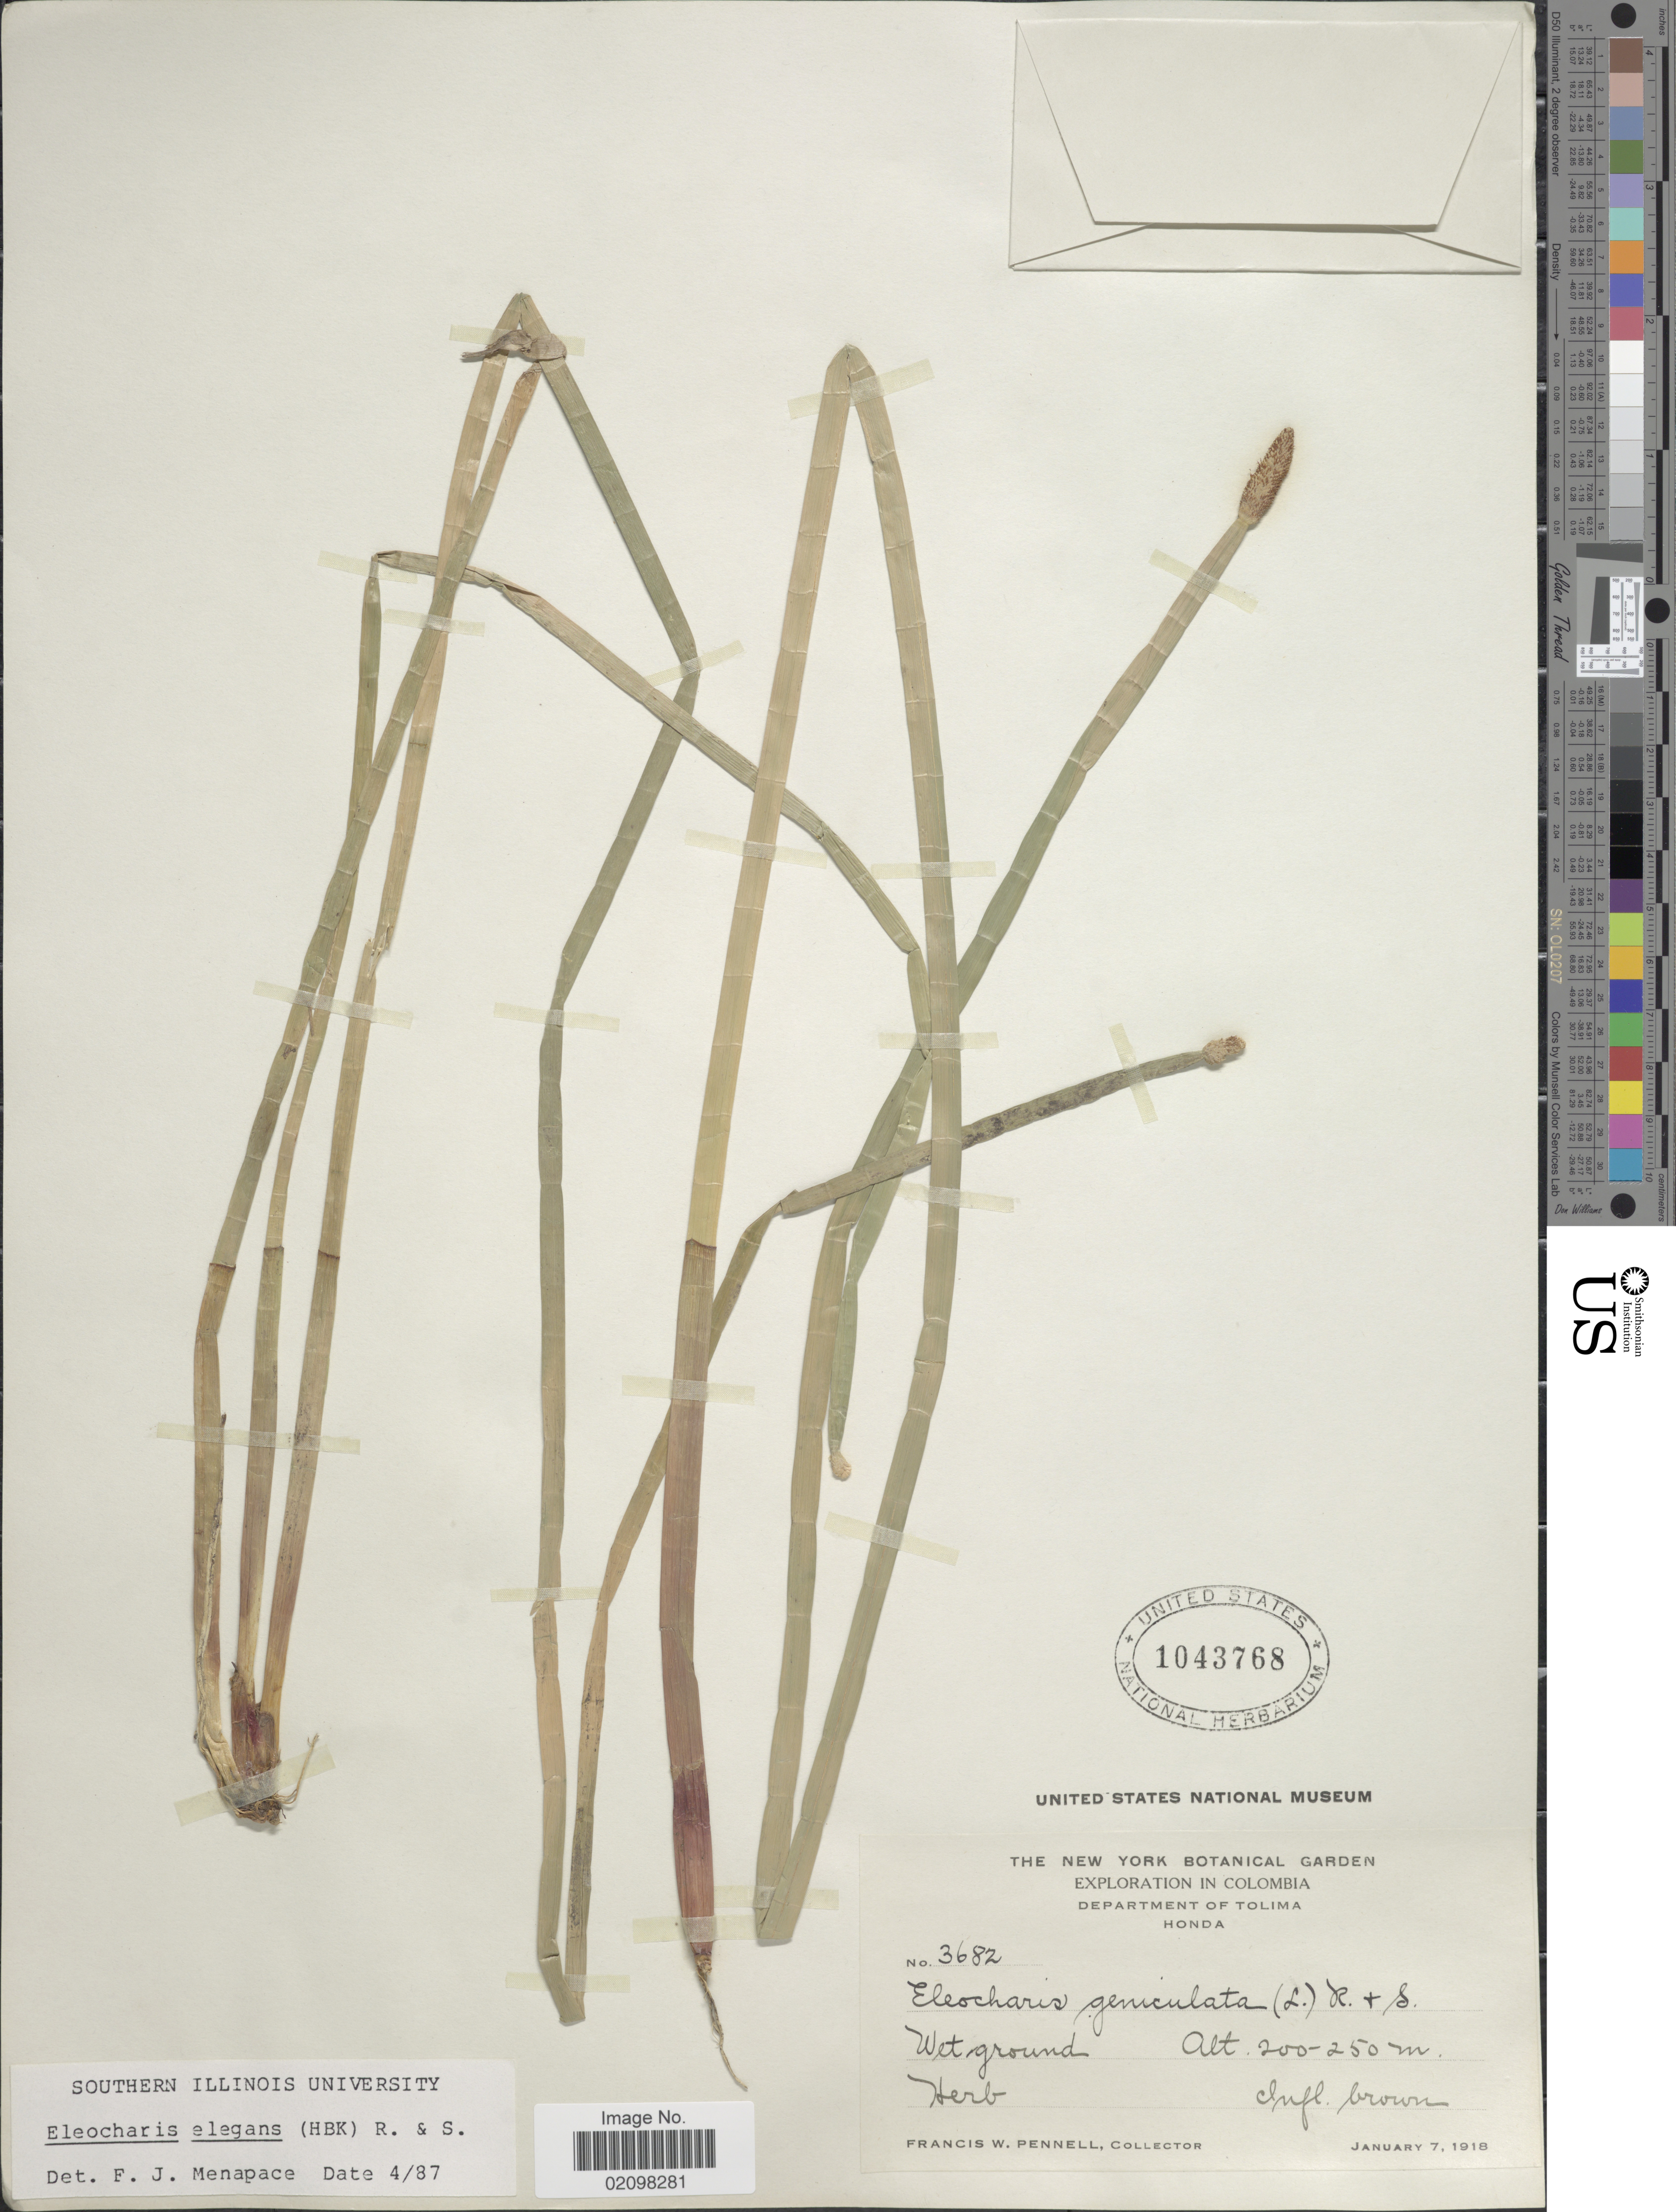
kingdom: Plantae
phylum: Tracheophyta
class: Liliopsida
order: Poales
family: Cyperaceae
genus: Eleocharis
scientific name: Eleocharis elegans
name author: (Kunth) Roem. & Schult.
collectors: F. W. Pennell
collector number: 3682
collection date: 1918-01-07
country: Colombia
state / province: Tolima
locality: Honda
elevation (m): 200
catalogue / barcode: US 1043768